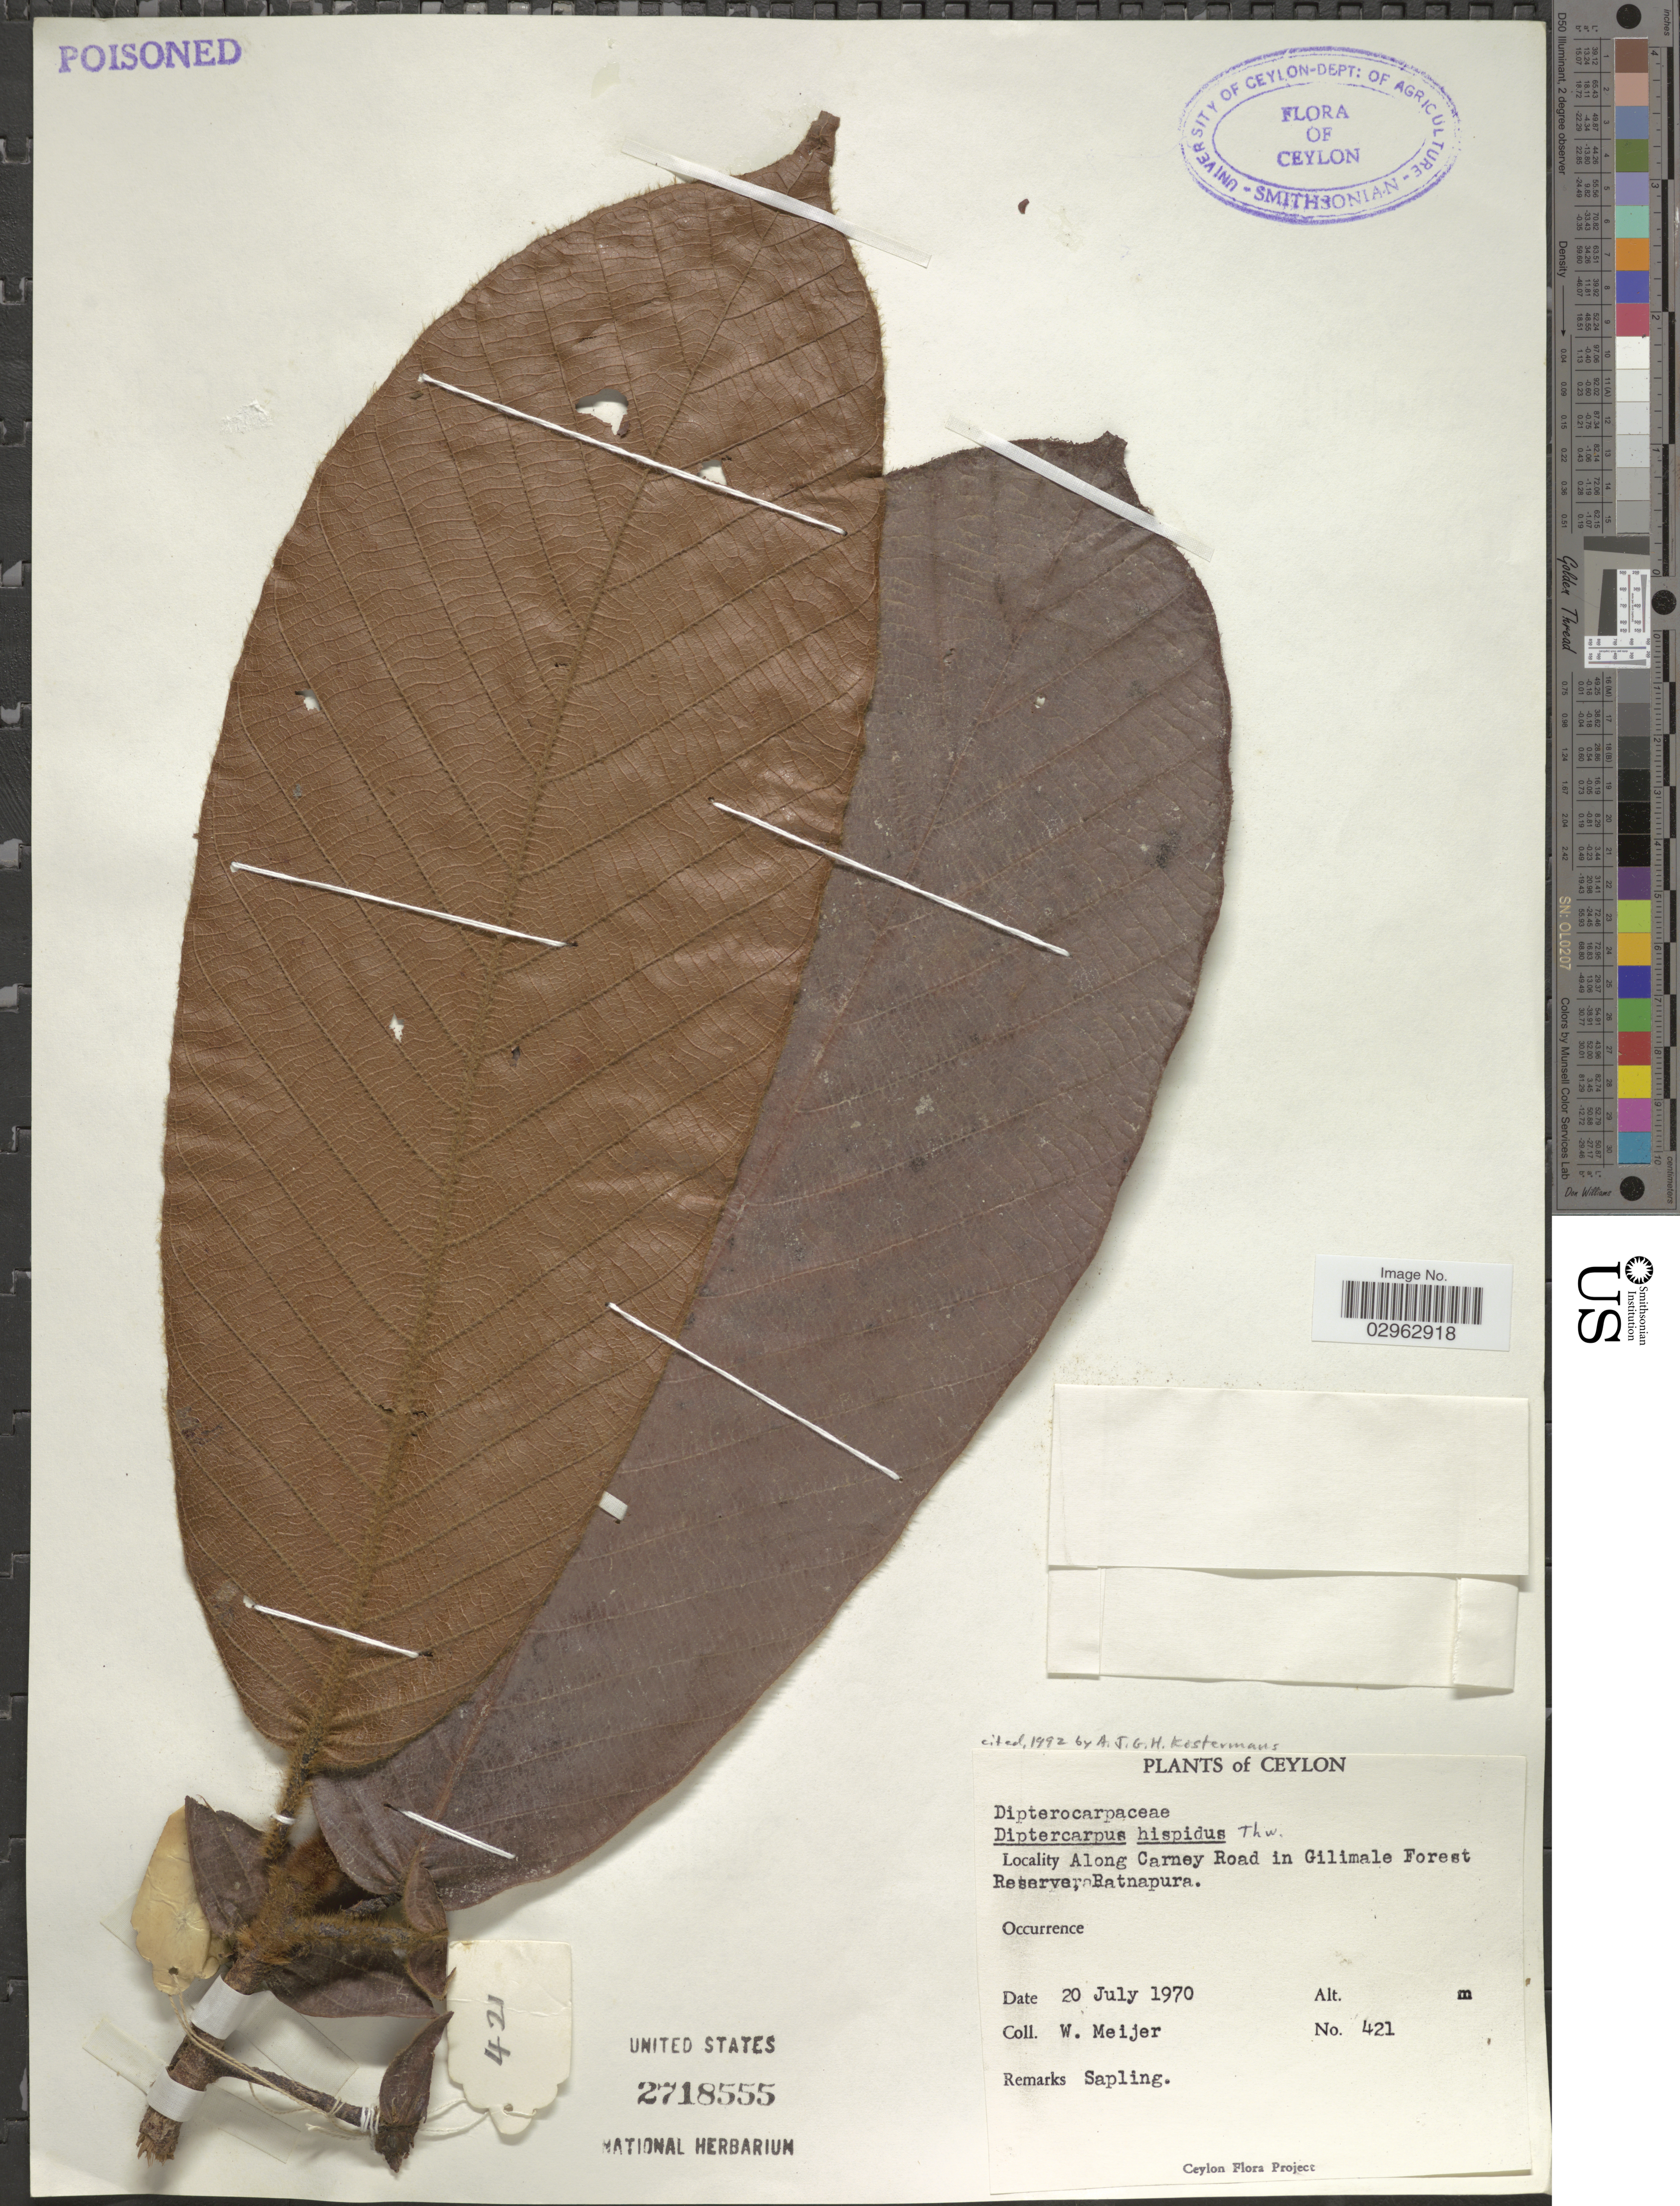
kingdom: Plantae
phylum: Tracheophyta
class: Magnoliopsida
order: Malvales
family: Dipterocarpaceae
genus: Dipterocarpus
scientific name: Dipterocarpus hispidus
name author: Fern.-Vill.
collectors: W. Meijer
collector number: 421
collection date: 1970-07-20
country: Sri Lanka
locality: Ceylon. Along Carney Road in Gilimale Forest Reserve, Ratnapura.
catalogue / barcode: US 2718555